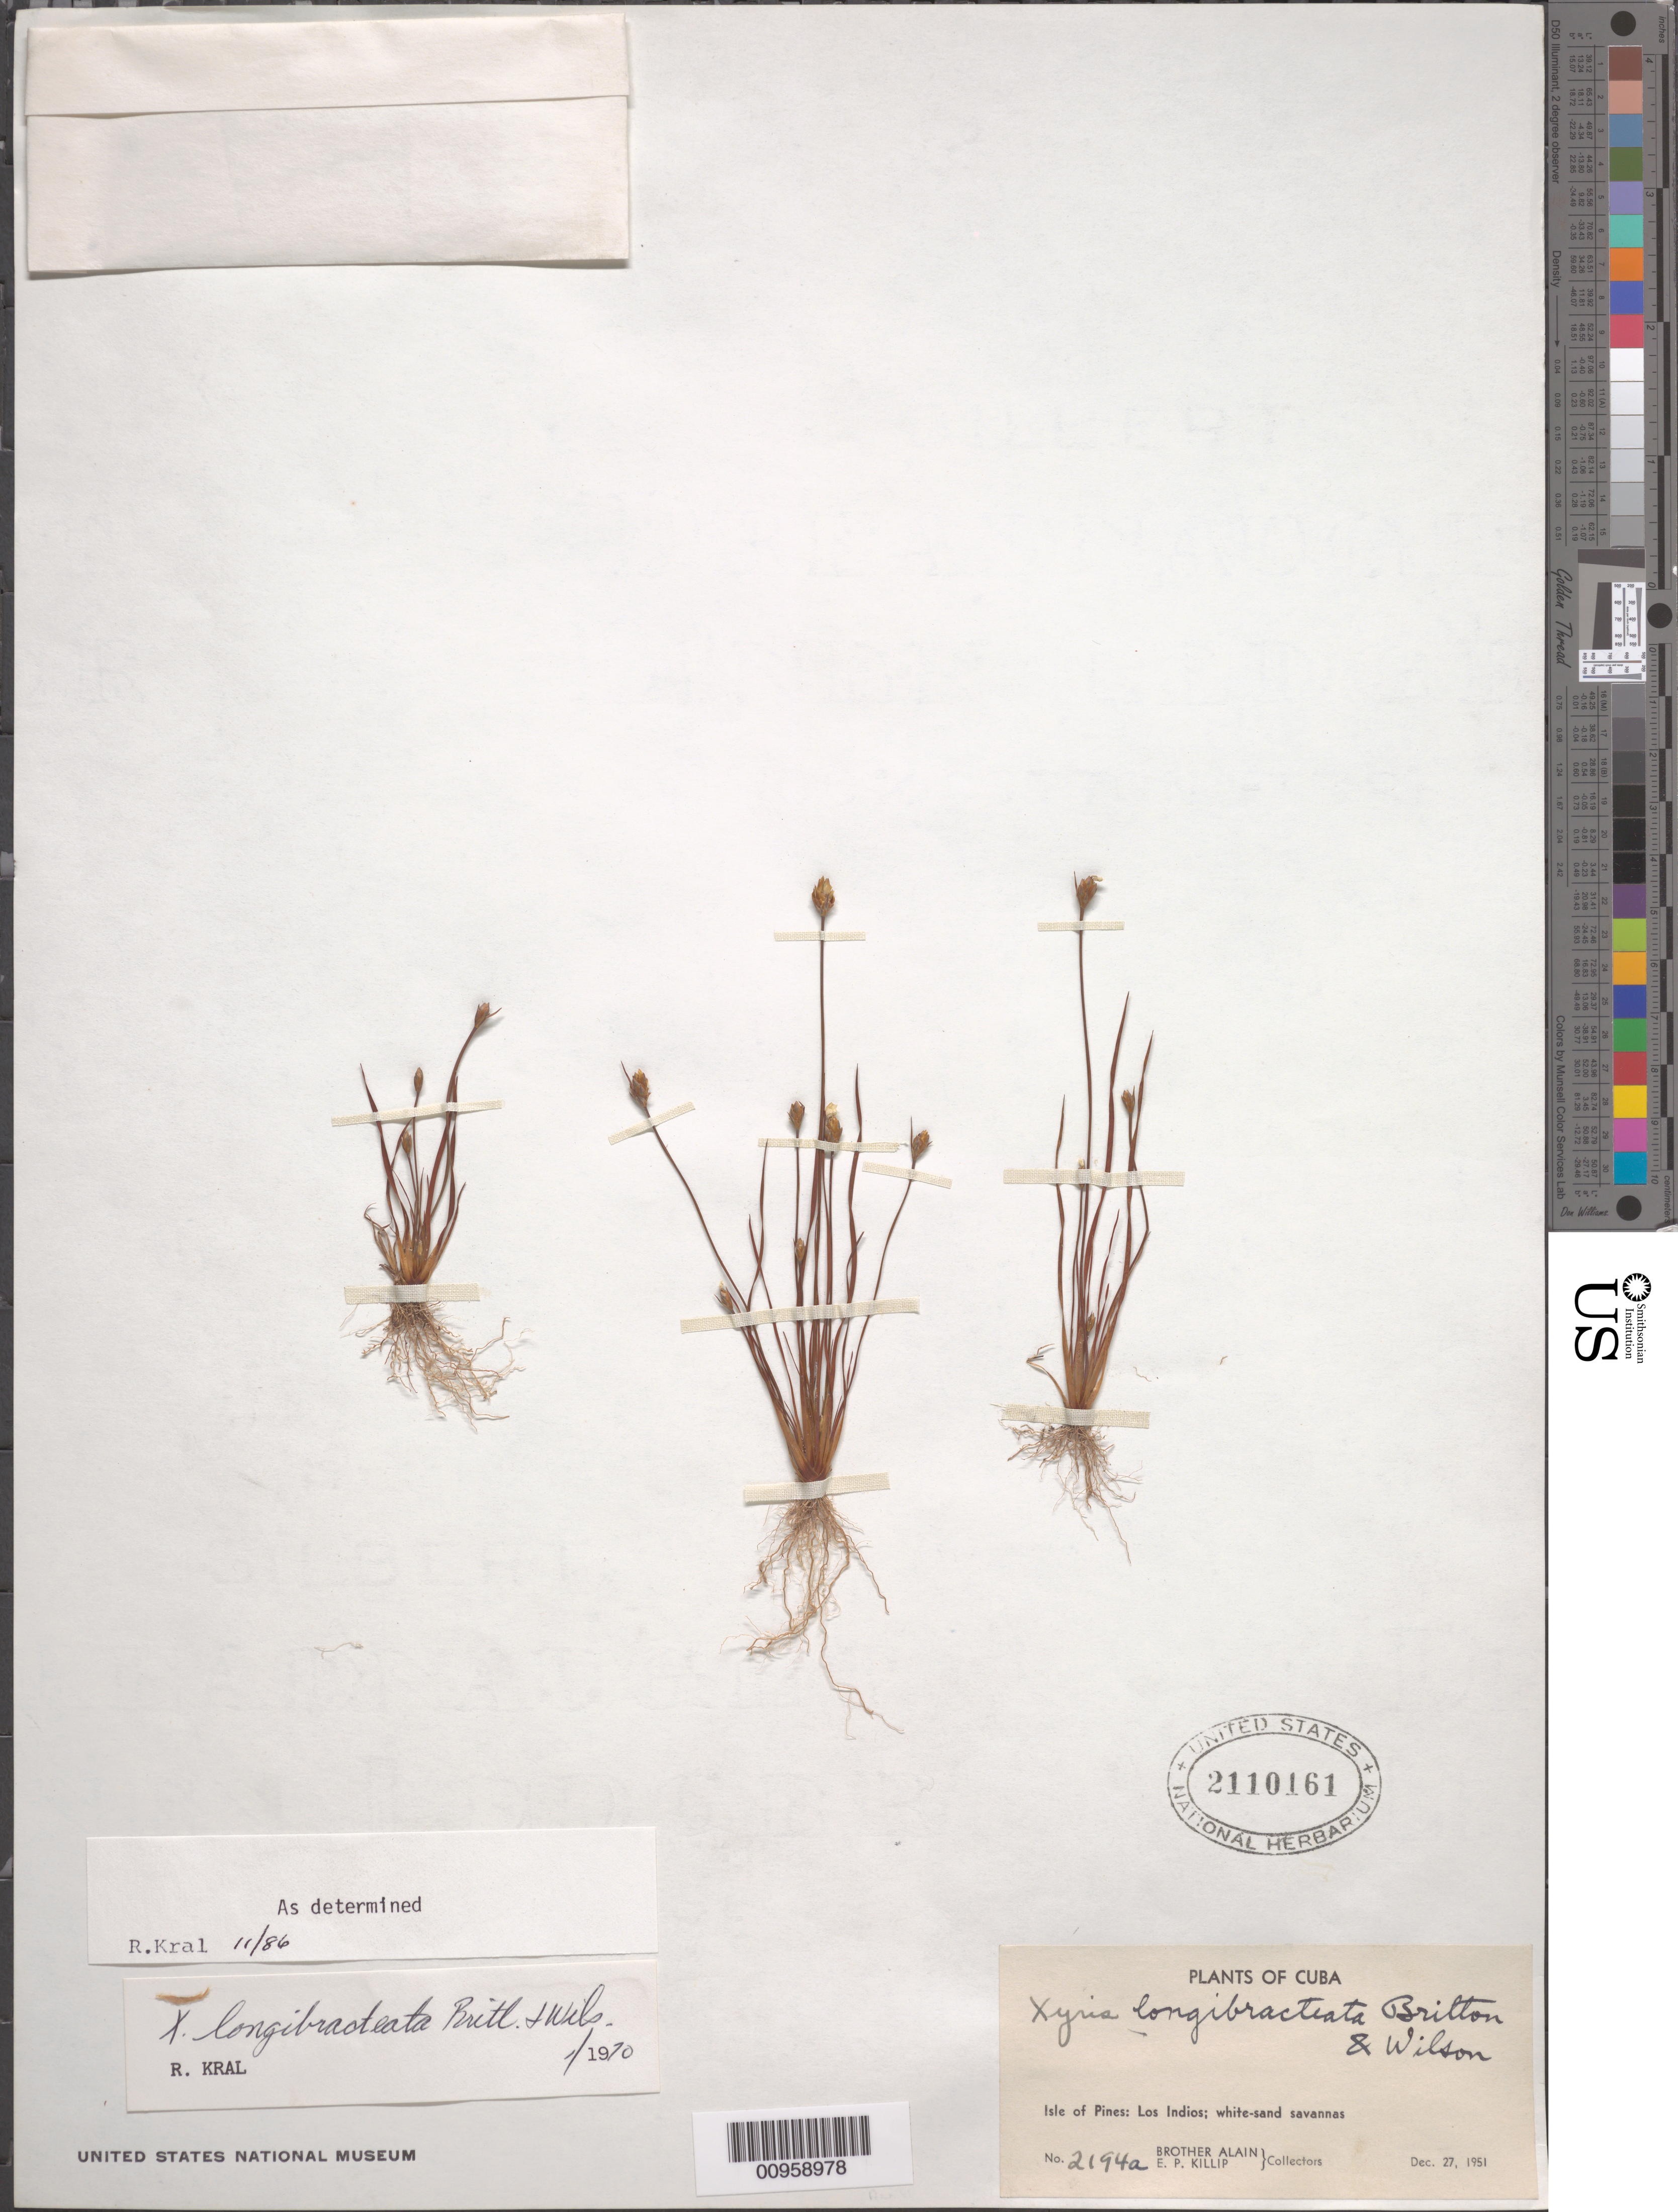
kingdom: Plantae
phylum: Tracheophyta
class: Liliopsida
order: Poales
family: Xyridaceae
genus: Xyris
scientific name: Xyris longibracteata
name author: Britton & P. Wilson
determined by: Kral, Robert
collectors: A. H. Liogier & E. P. Killip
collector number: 2194A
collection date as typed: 27 Dec 1951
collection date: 1951-12-27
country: Cuba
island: Isla de la Juventud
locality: Los Indios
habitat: White-sand savannes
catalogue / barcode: US 2110161